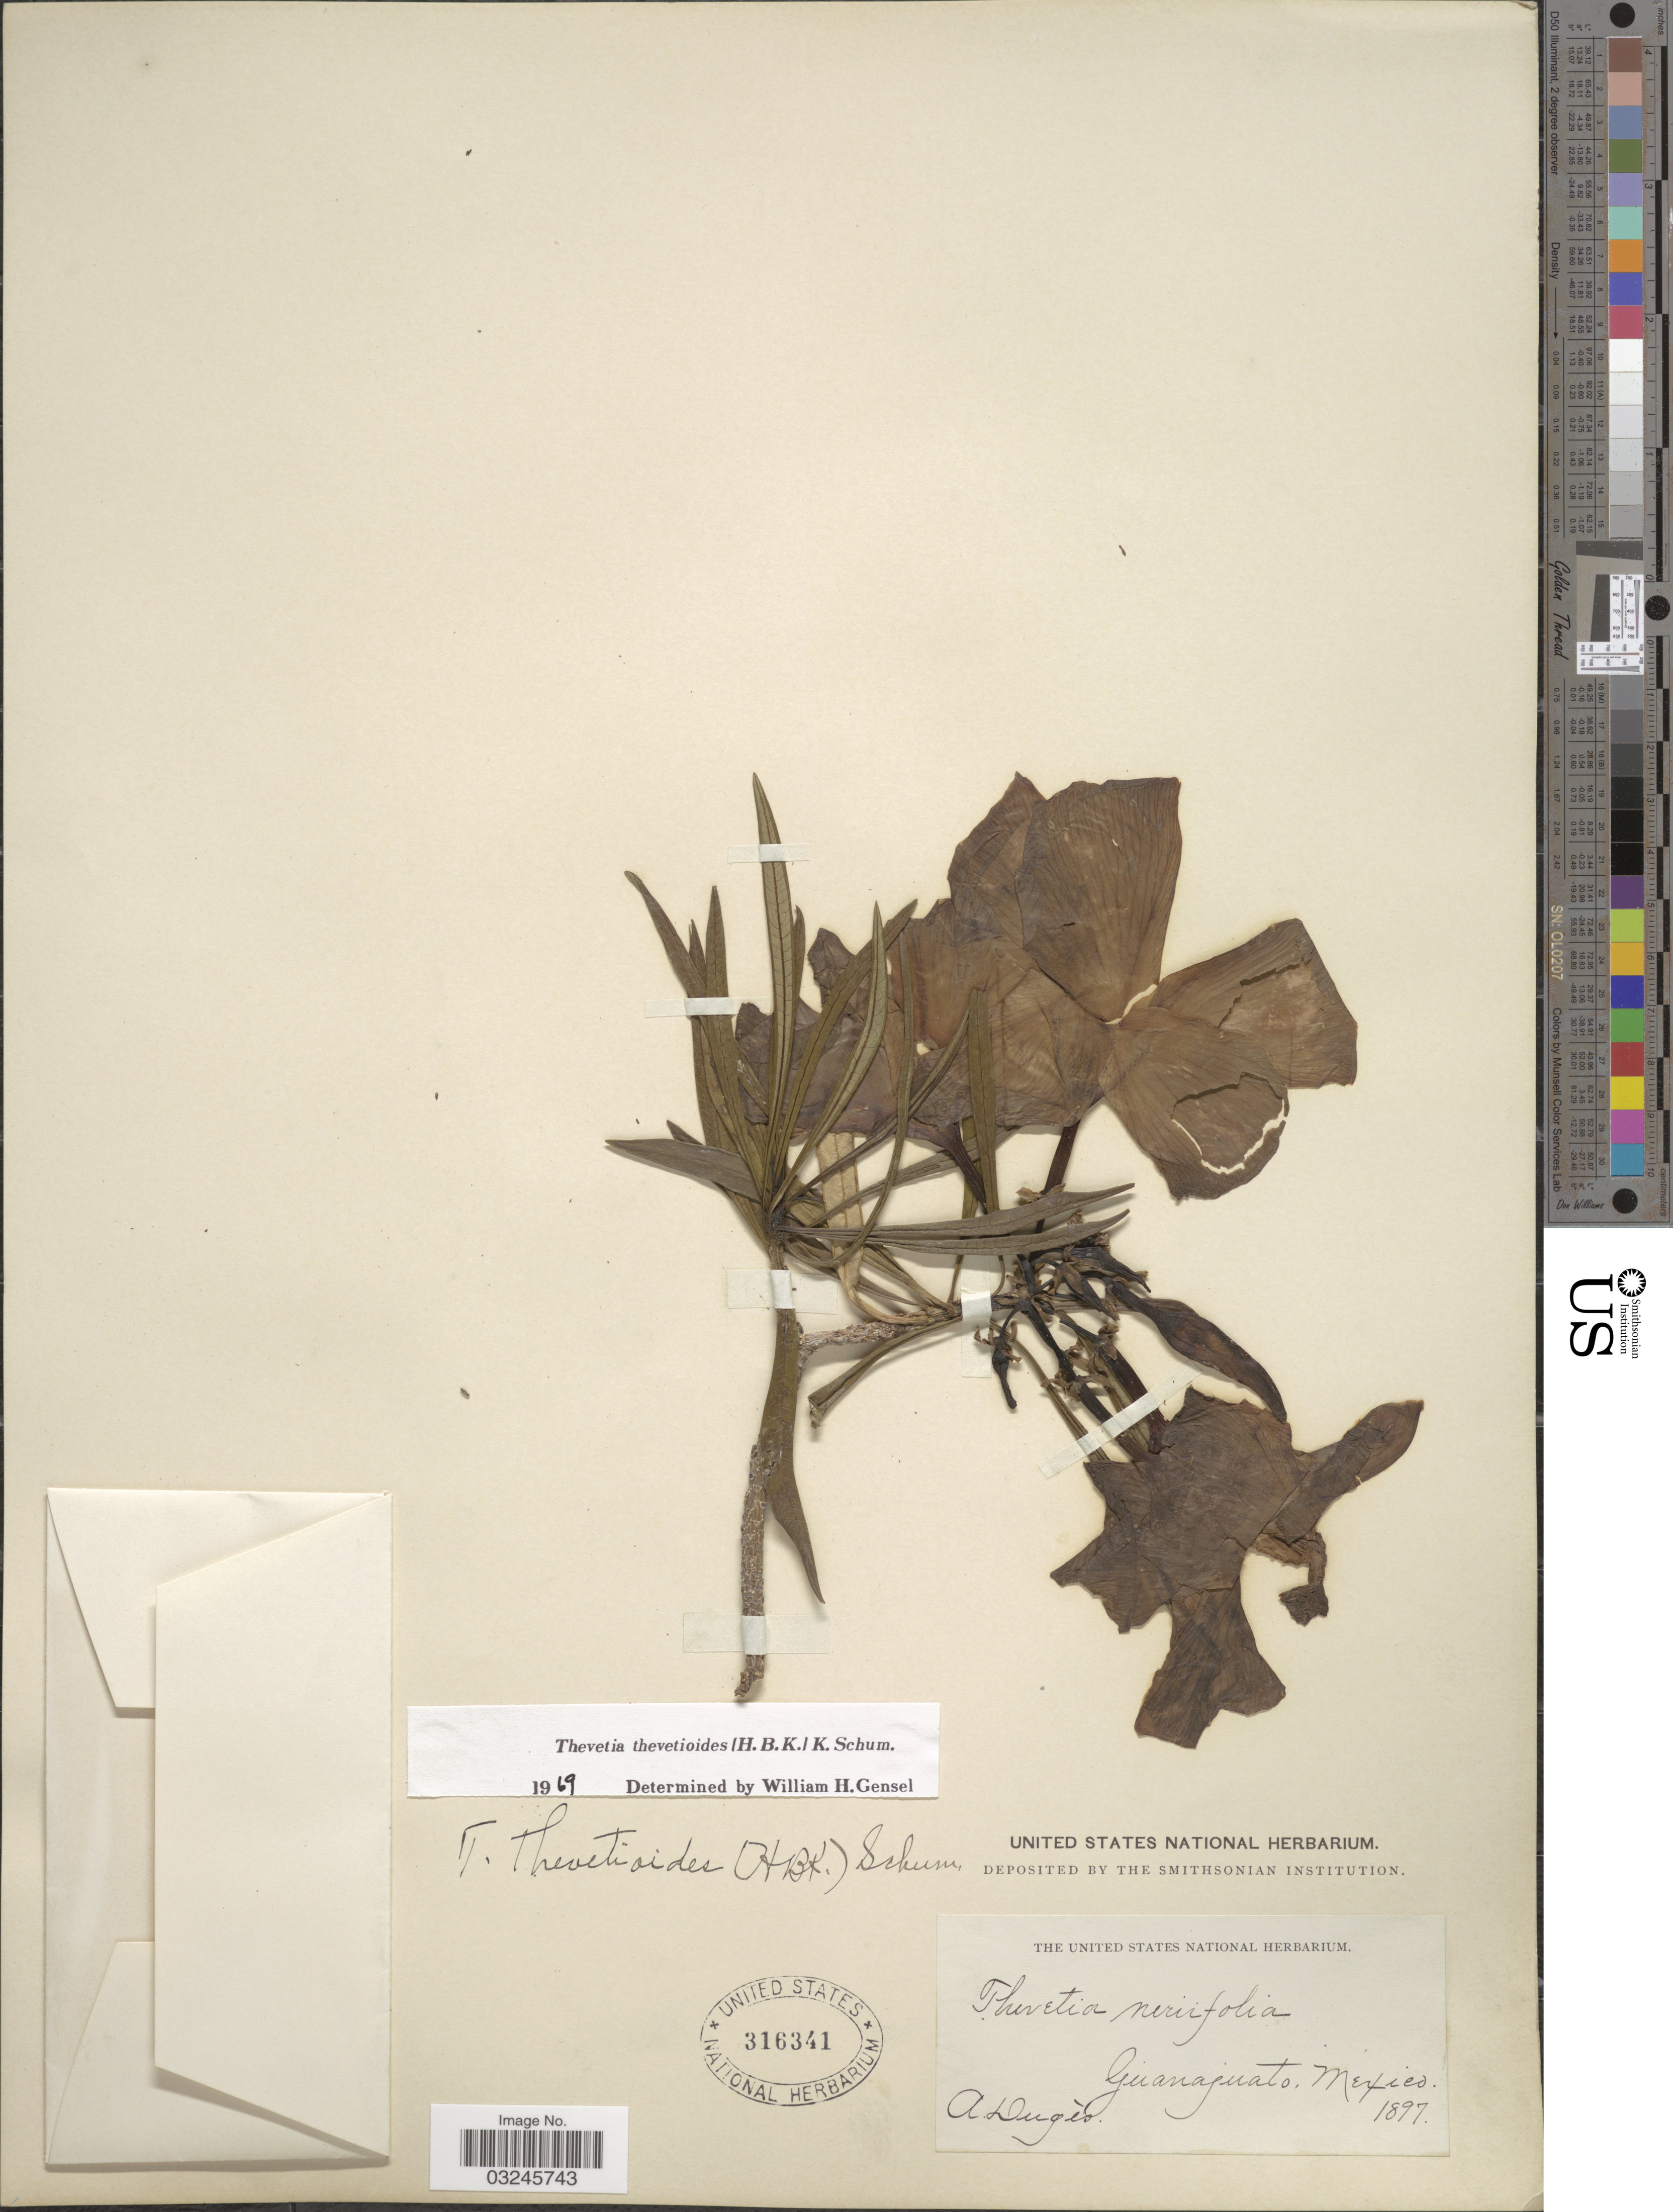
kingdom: Plantae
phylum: Tracheophyta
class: Magnoliopsida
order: Gentianales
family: Apocynaceae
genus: Thevetia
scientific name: Thevetia thevetioides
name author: (Kunth) K. Schum.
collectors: A. Dugès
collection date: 1897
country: Mexico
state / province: Guanajuato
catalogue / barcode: US 316341